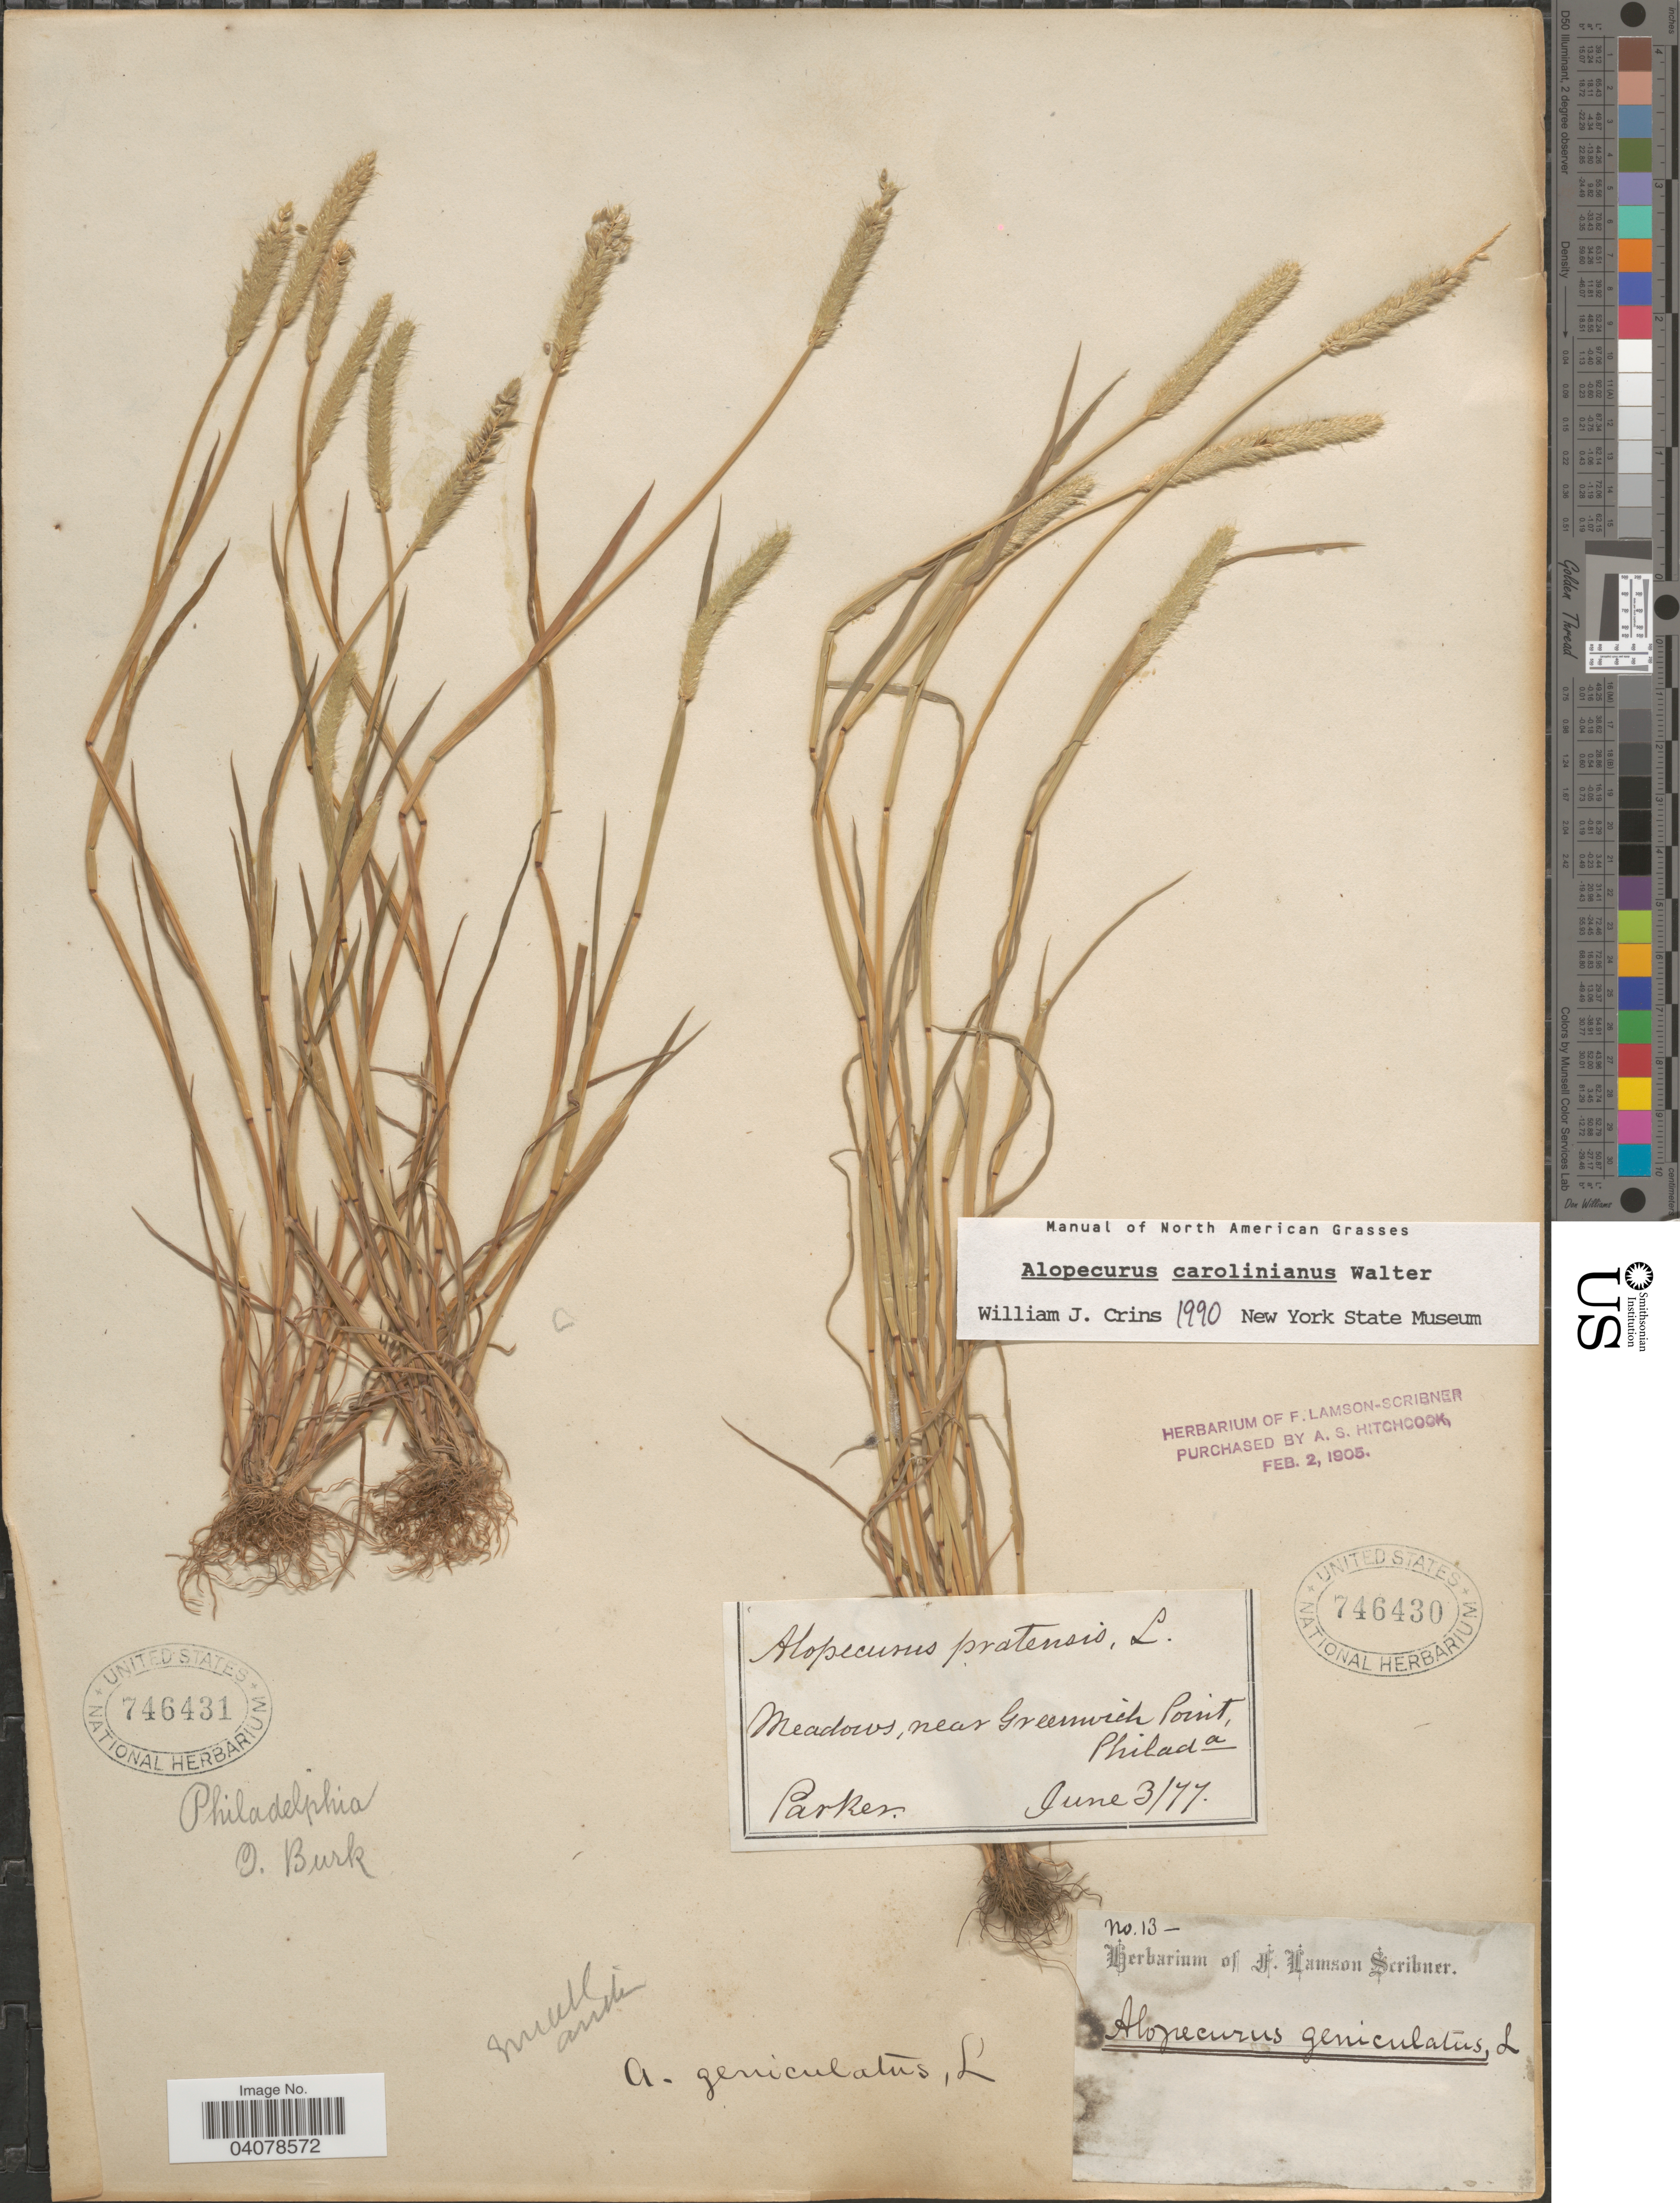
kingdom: Plantae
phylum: Tracheophyta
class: Liliopsida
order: Poales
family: Poaceae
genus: Alopecurus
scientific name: Alopecurus carolinianus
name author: Walter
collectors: ex herb. F. Lamson Scribner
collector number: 13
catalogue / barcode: US 746430-2